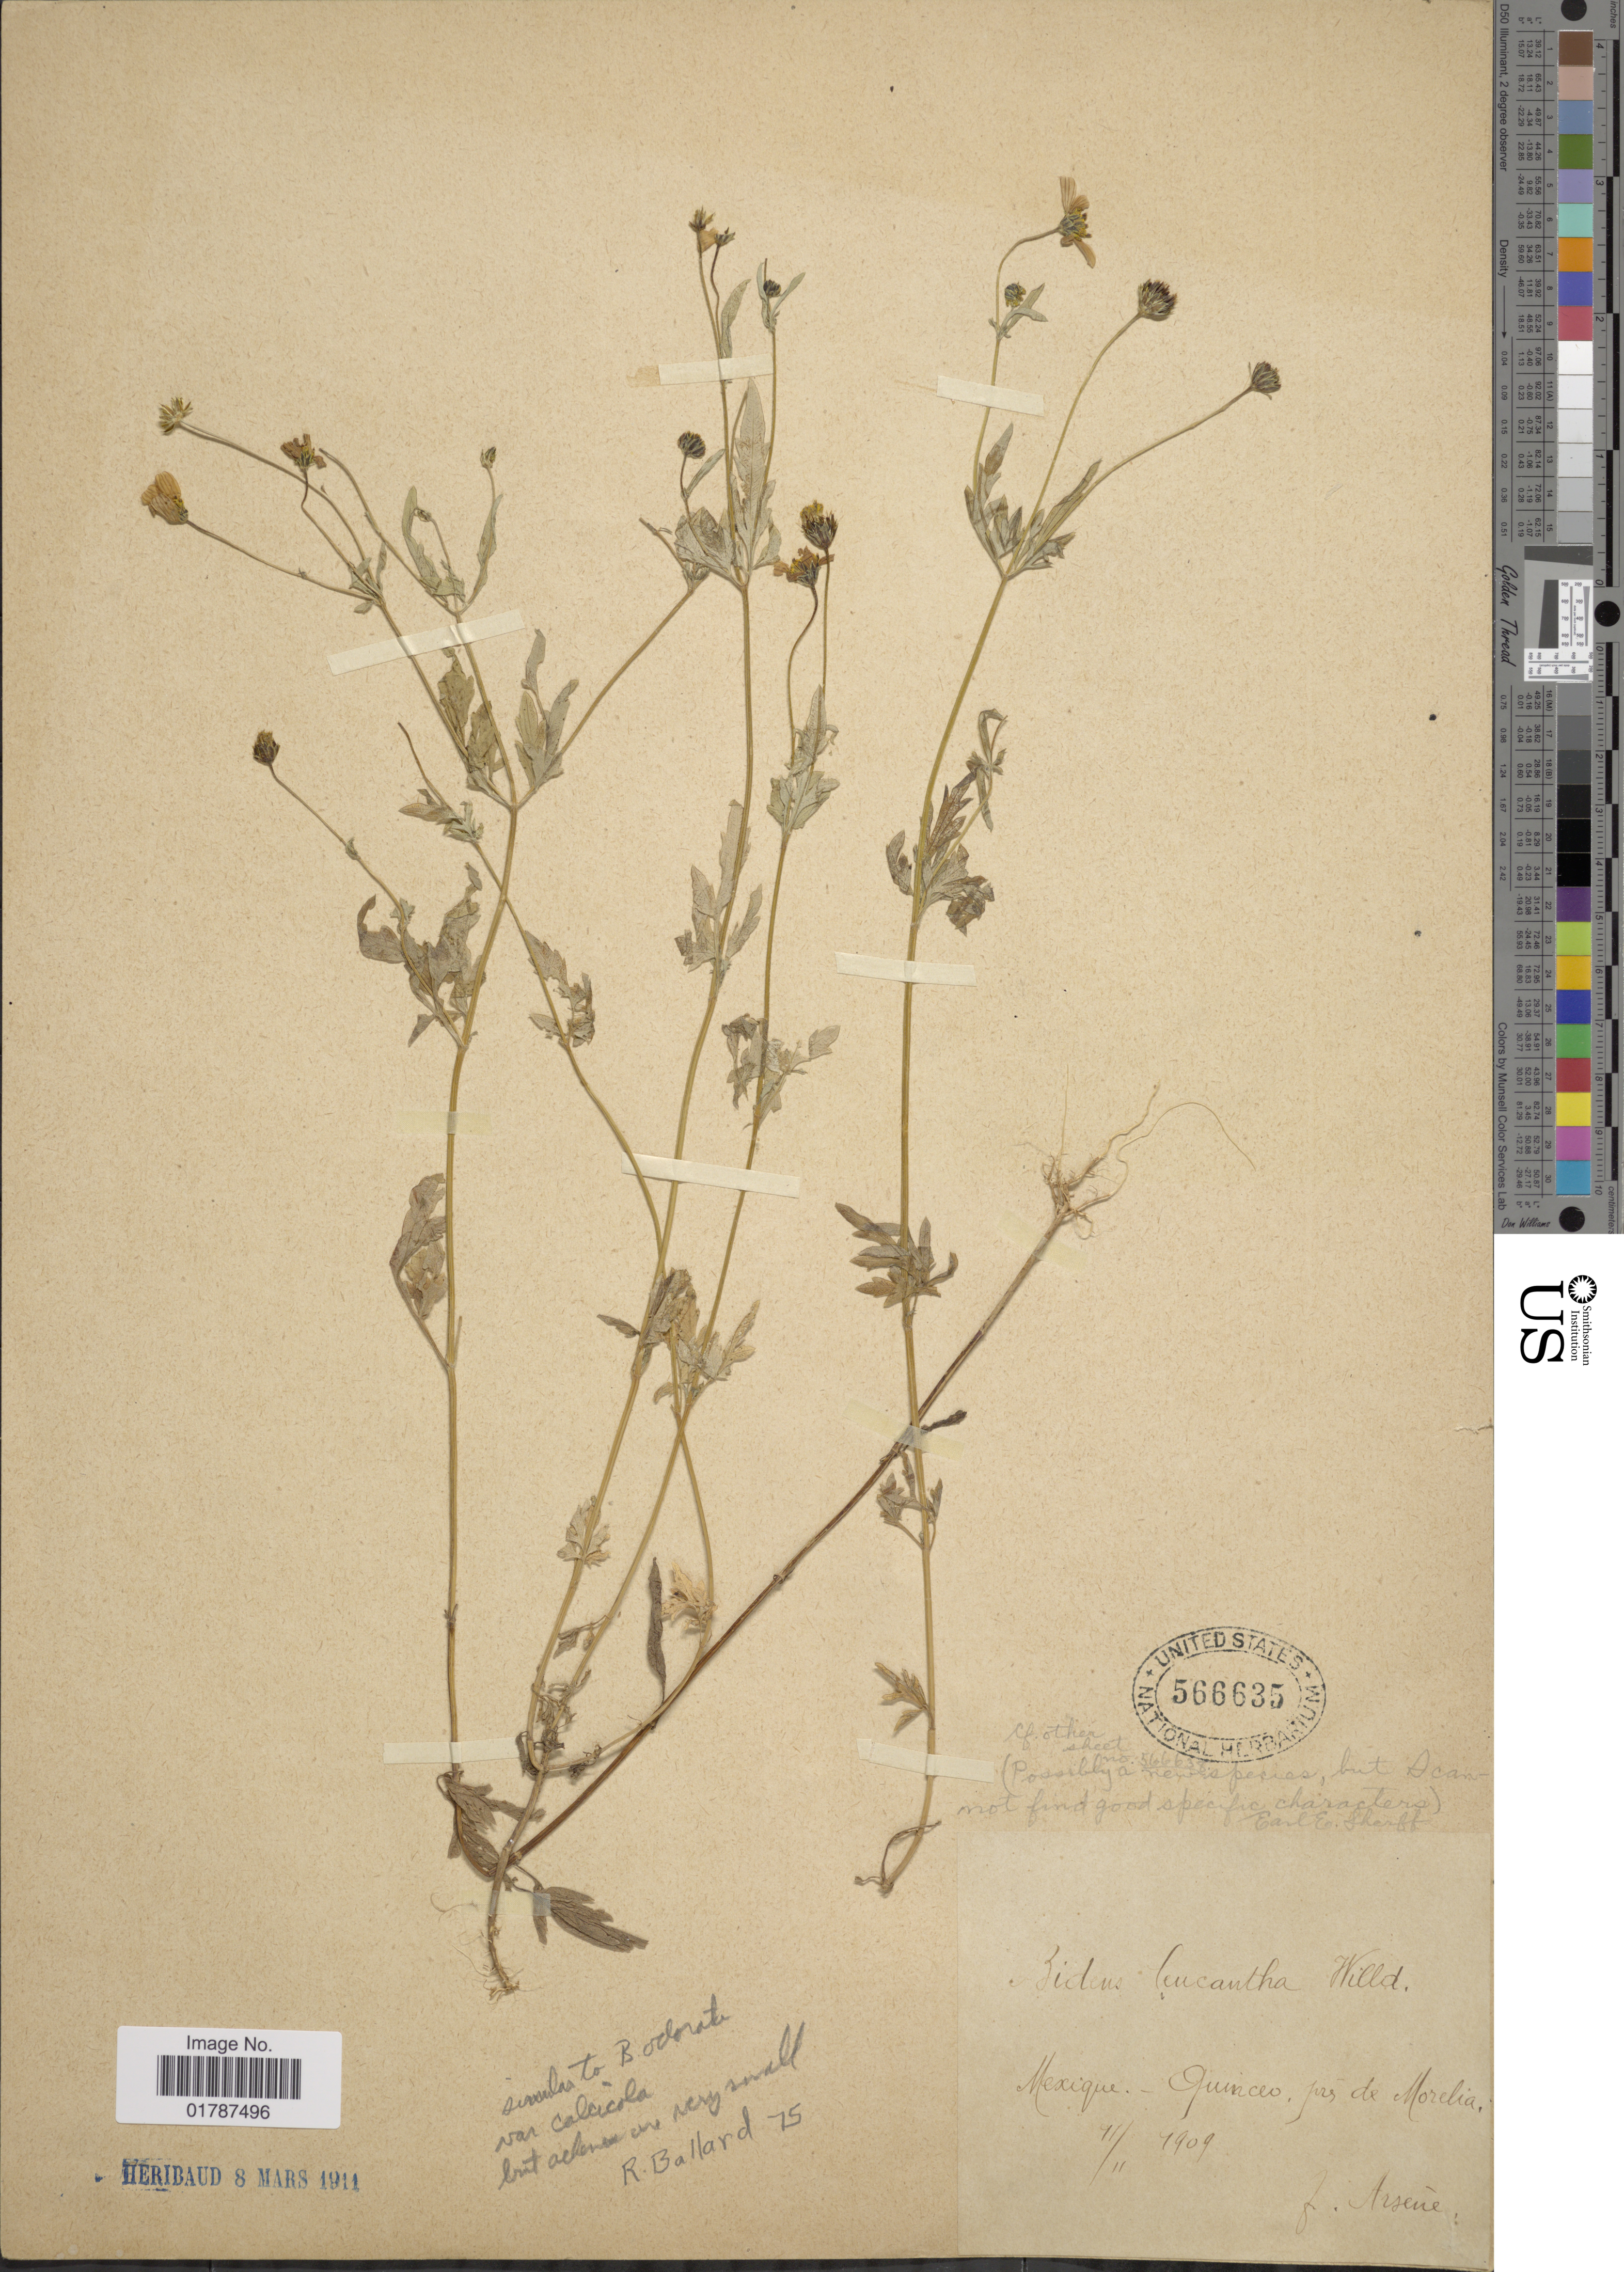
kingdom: Plantae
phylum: Tracheophyta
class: Magnoliopsida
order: Asterales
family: Asteraceae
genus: Bidens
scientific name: Bidens odorata var. calcicola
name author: (Greenm.) Ballard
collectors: F. Arsène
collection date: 1909-11-11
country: Mexico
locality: Quinceo pres de Morelia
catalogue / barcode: US 566635